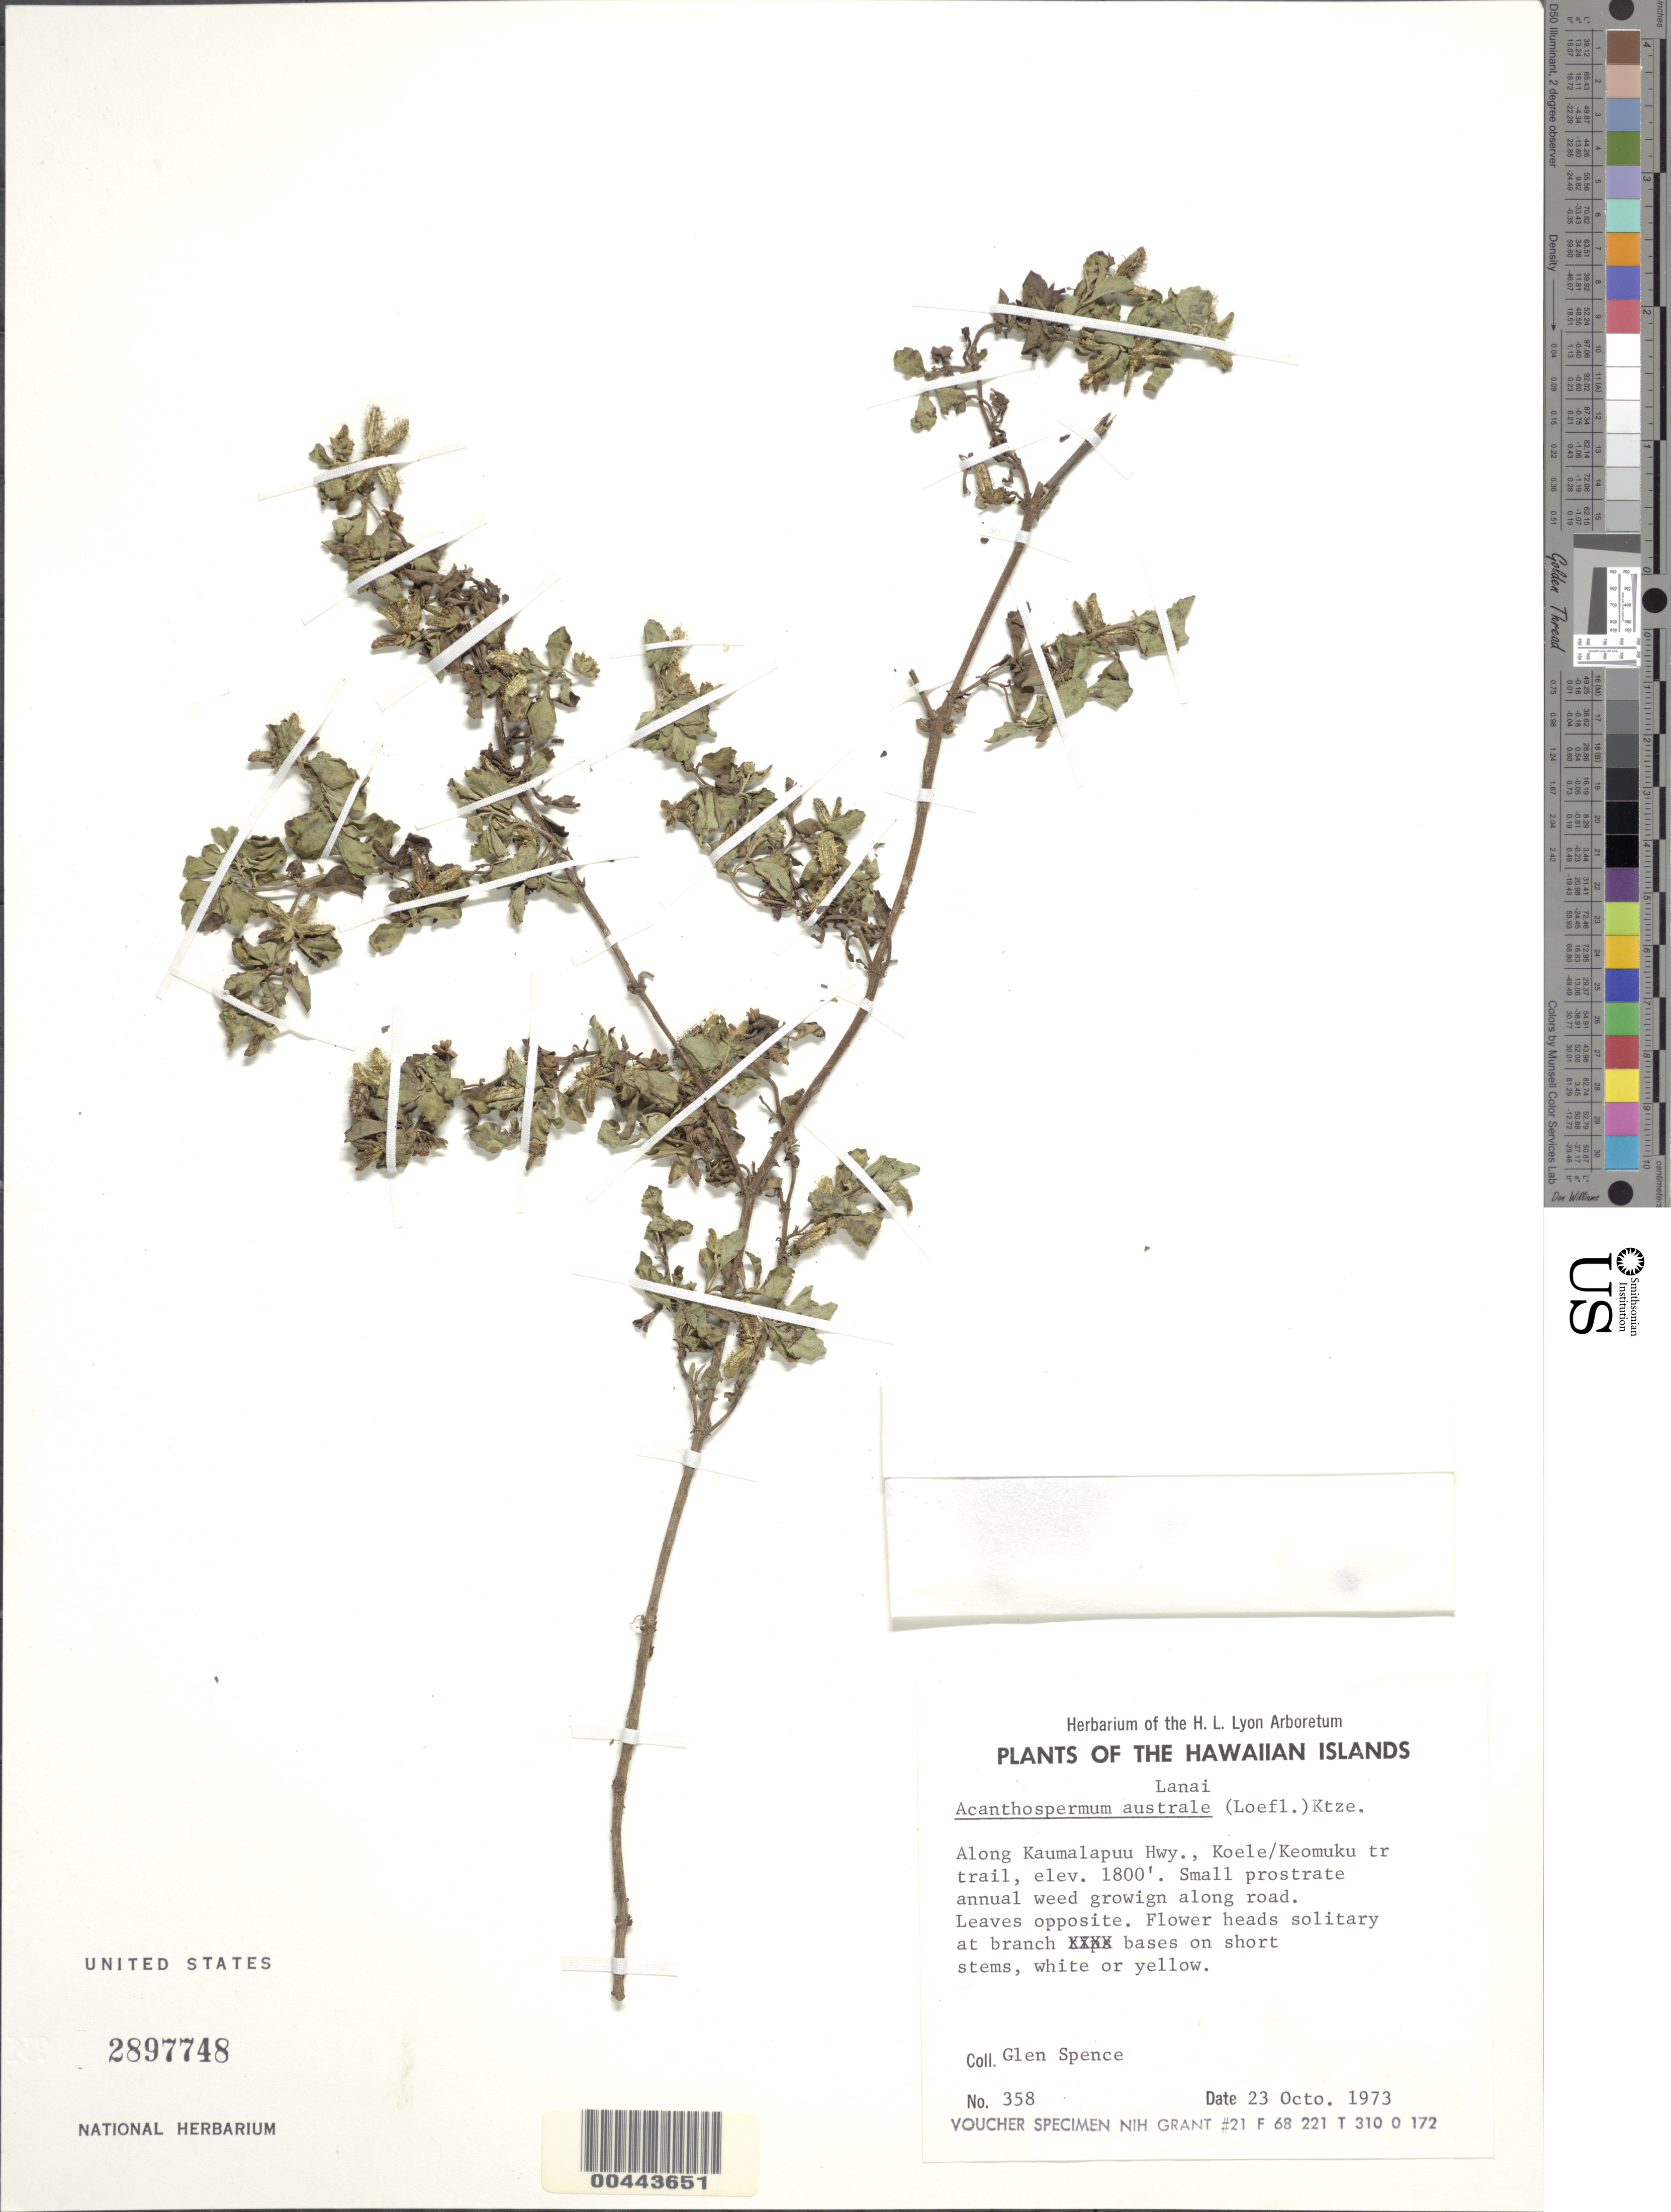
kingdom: Plantae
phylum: Tracheophyta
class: Magnoliopsida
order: Asterales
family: Asteraceae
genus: Acanthospermum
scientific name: Acanthospermum australe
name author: (Loefl.) Kuntze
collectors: G. Spence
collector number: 358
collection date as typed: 23 Oct 1973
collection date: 1973-10-23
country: United States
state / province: Hawaii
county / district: Maui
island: Lana'i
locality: Along Kaumalapuu Highway, Koele/Keomuku Trail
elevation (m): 549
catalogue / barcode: US 2897748